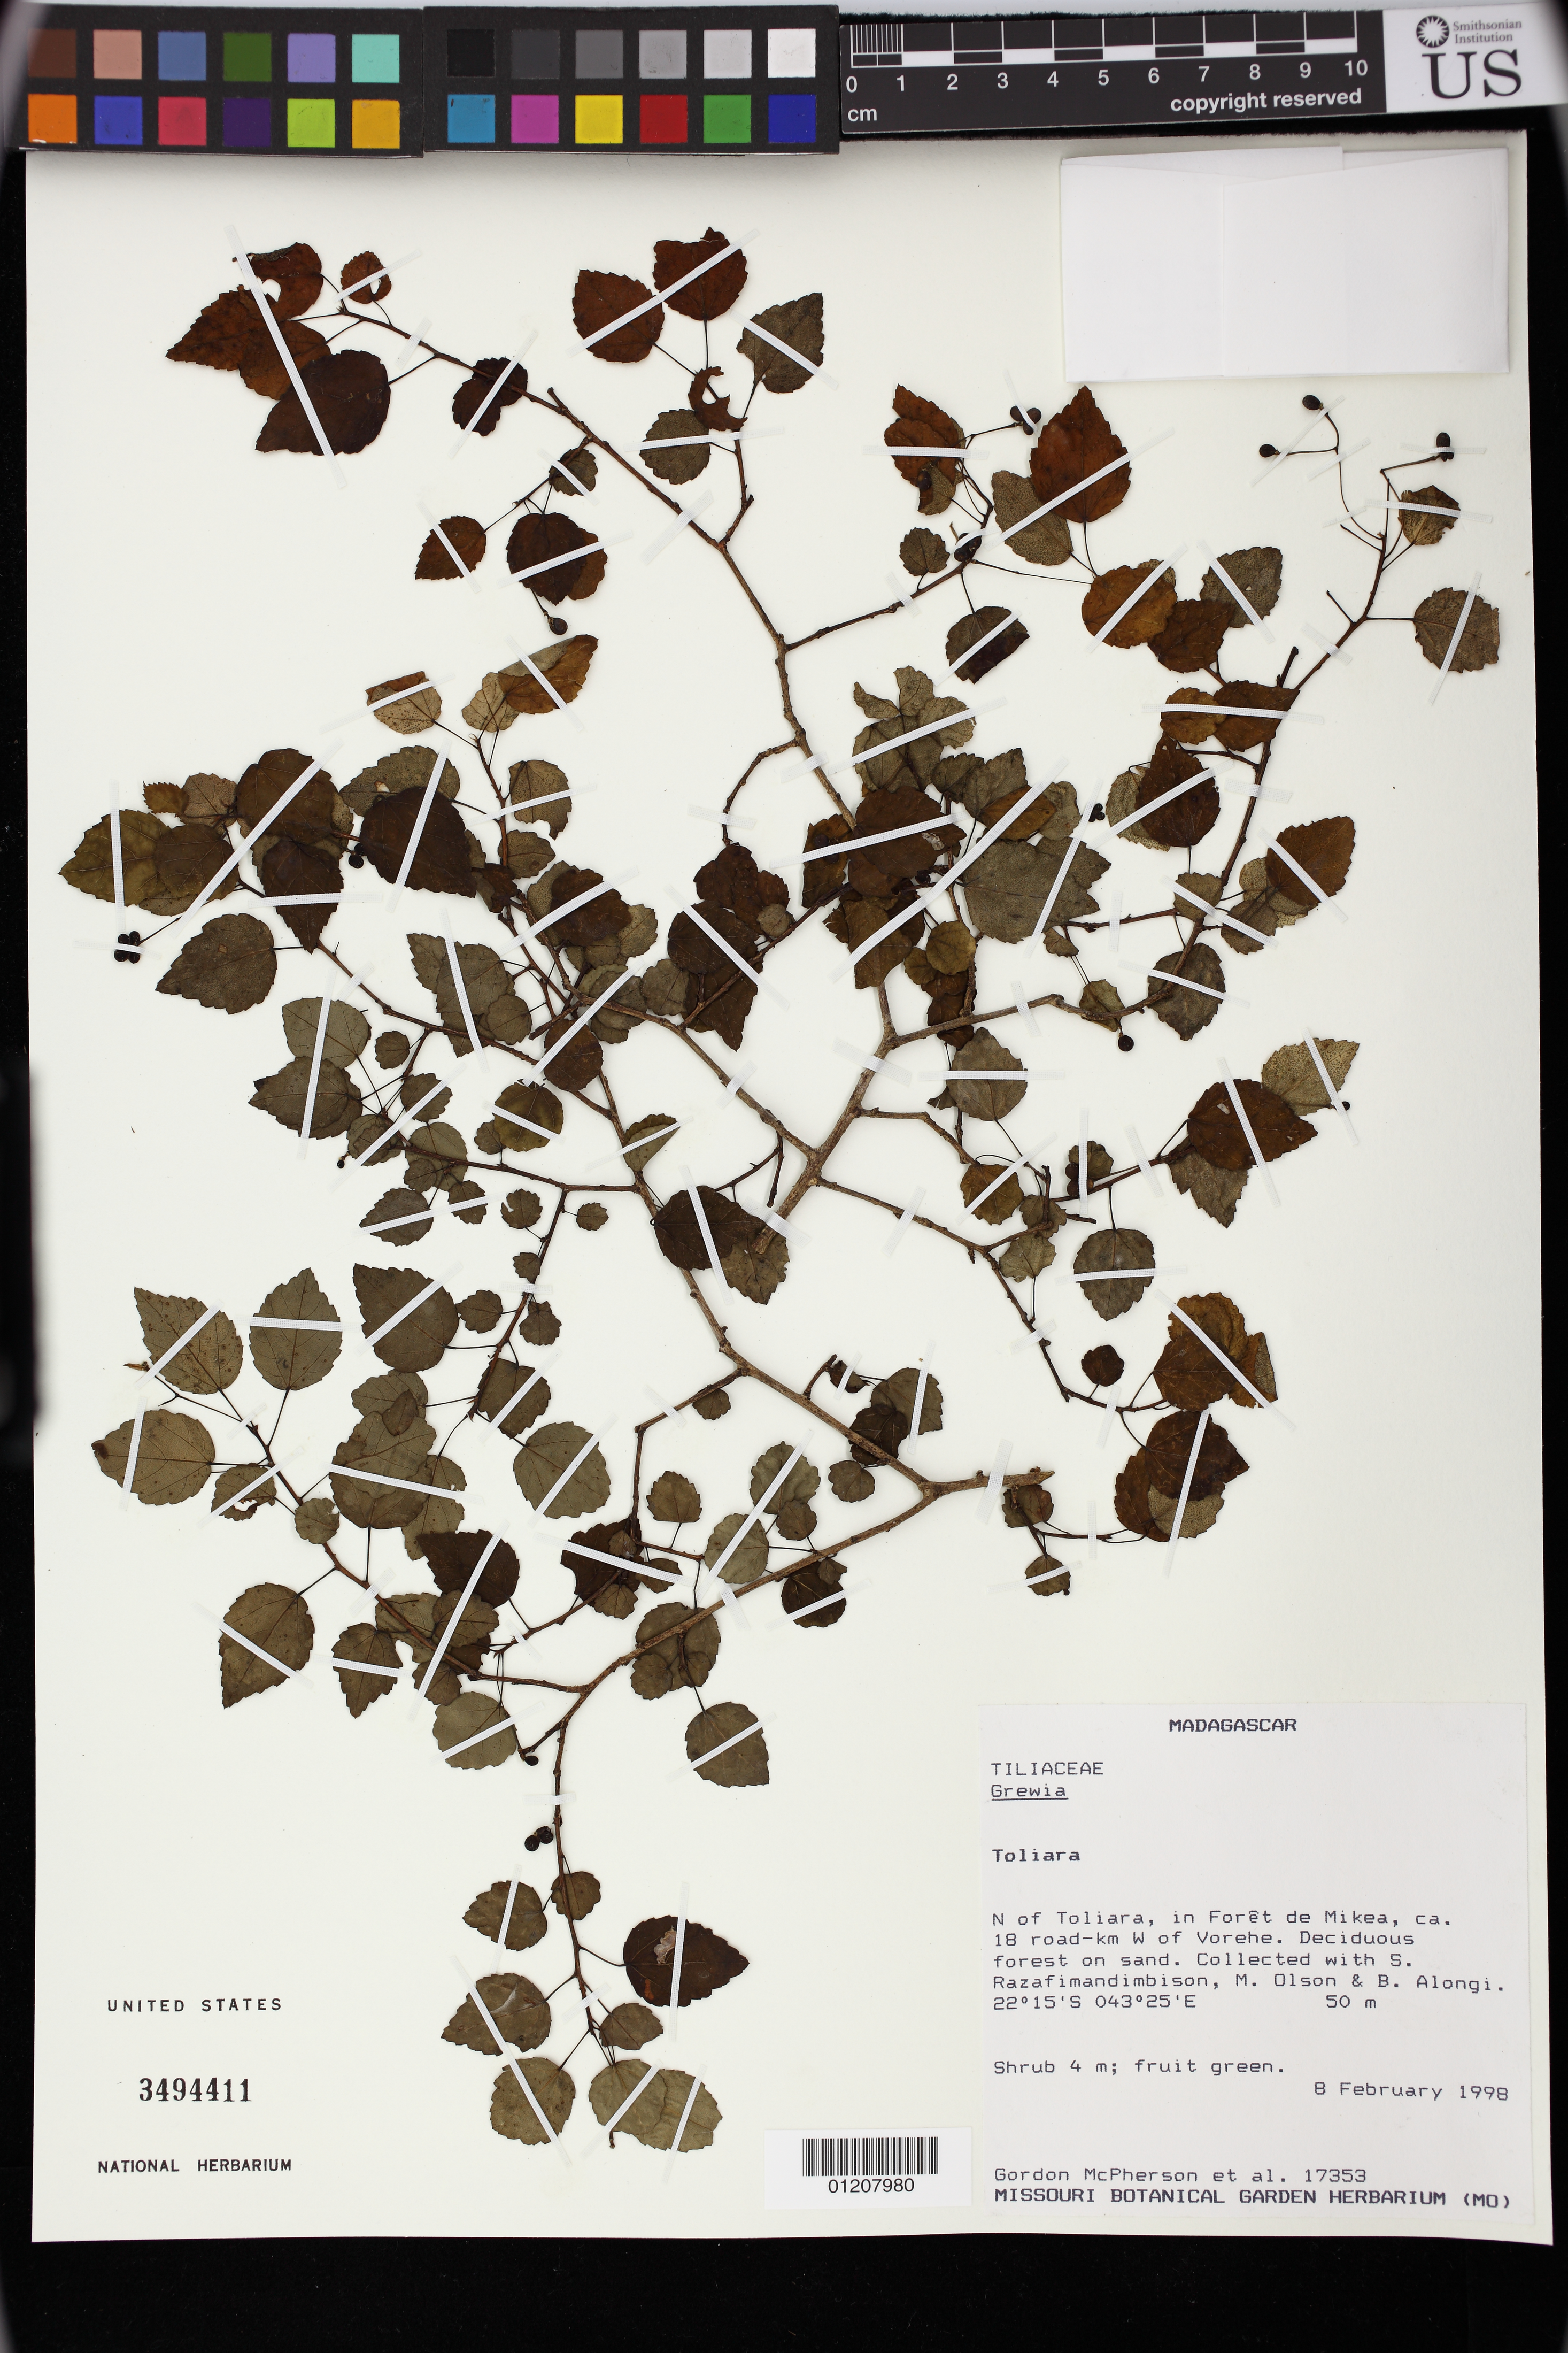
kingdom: Plantae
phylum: Tracheophyta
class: Magnoliopsida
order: Malvales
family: Malvaceae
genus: Grewia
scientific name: Grewia calvata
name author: Baker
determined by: Jourdain-Fievet, L.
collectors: G. D. McPherson, S. Razafimandimbison, M. Olsen & B. Alongi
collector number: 17353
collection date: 1998-02-08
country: Madagascar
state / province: Atsimo-Andrefana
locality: Toliara. N of Toliara, in Foret de Mikea, ca. 18 road-km W of Vorehe.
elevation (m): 50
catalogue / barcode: US 3494411